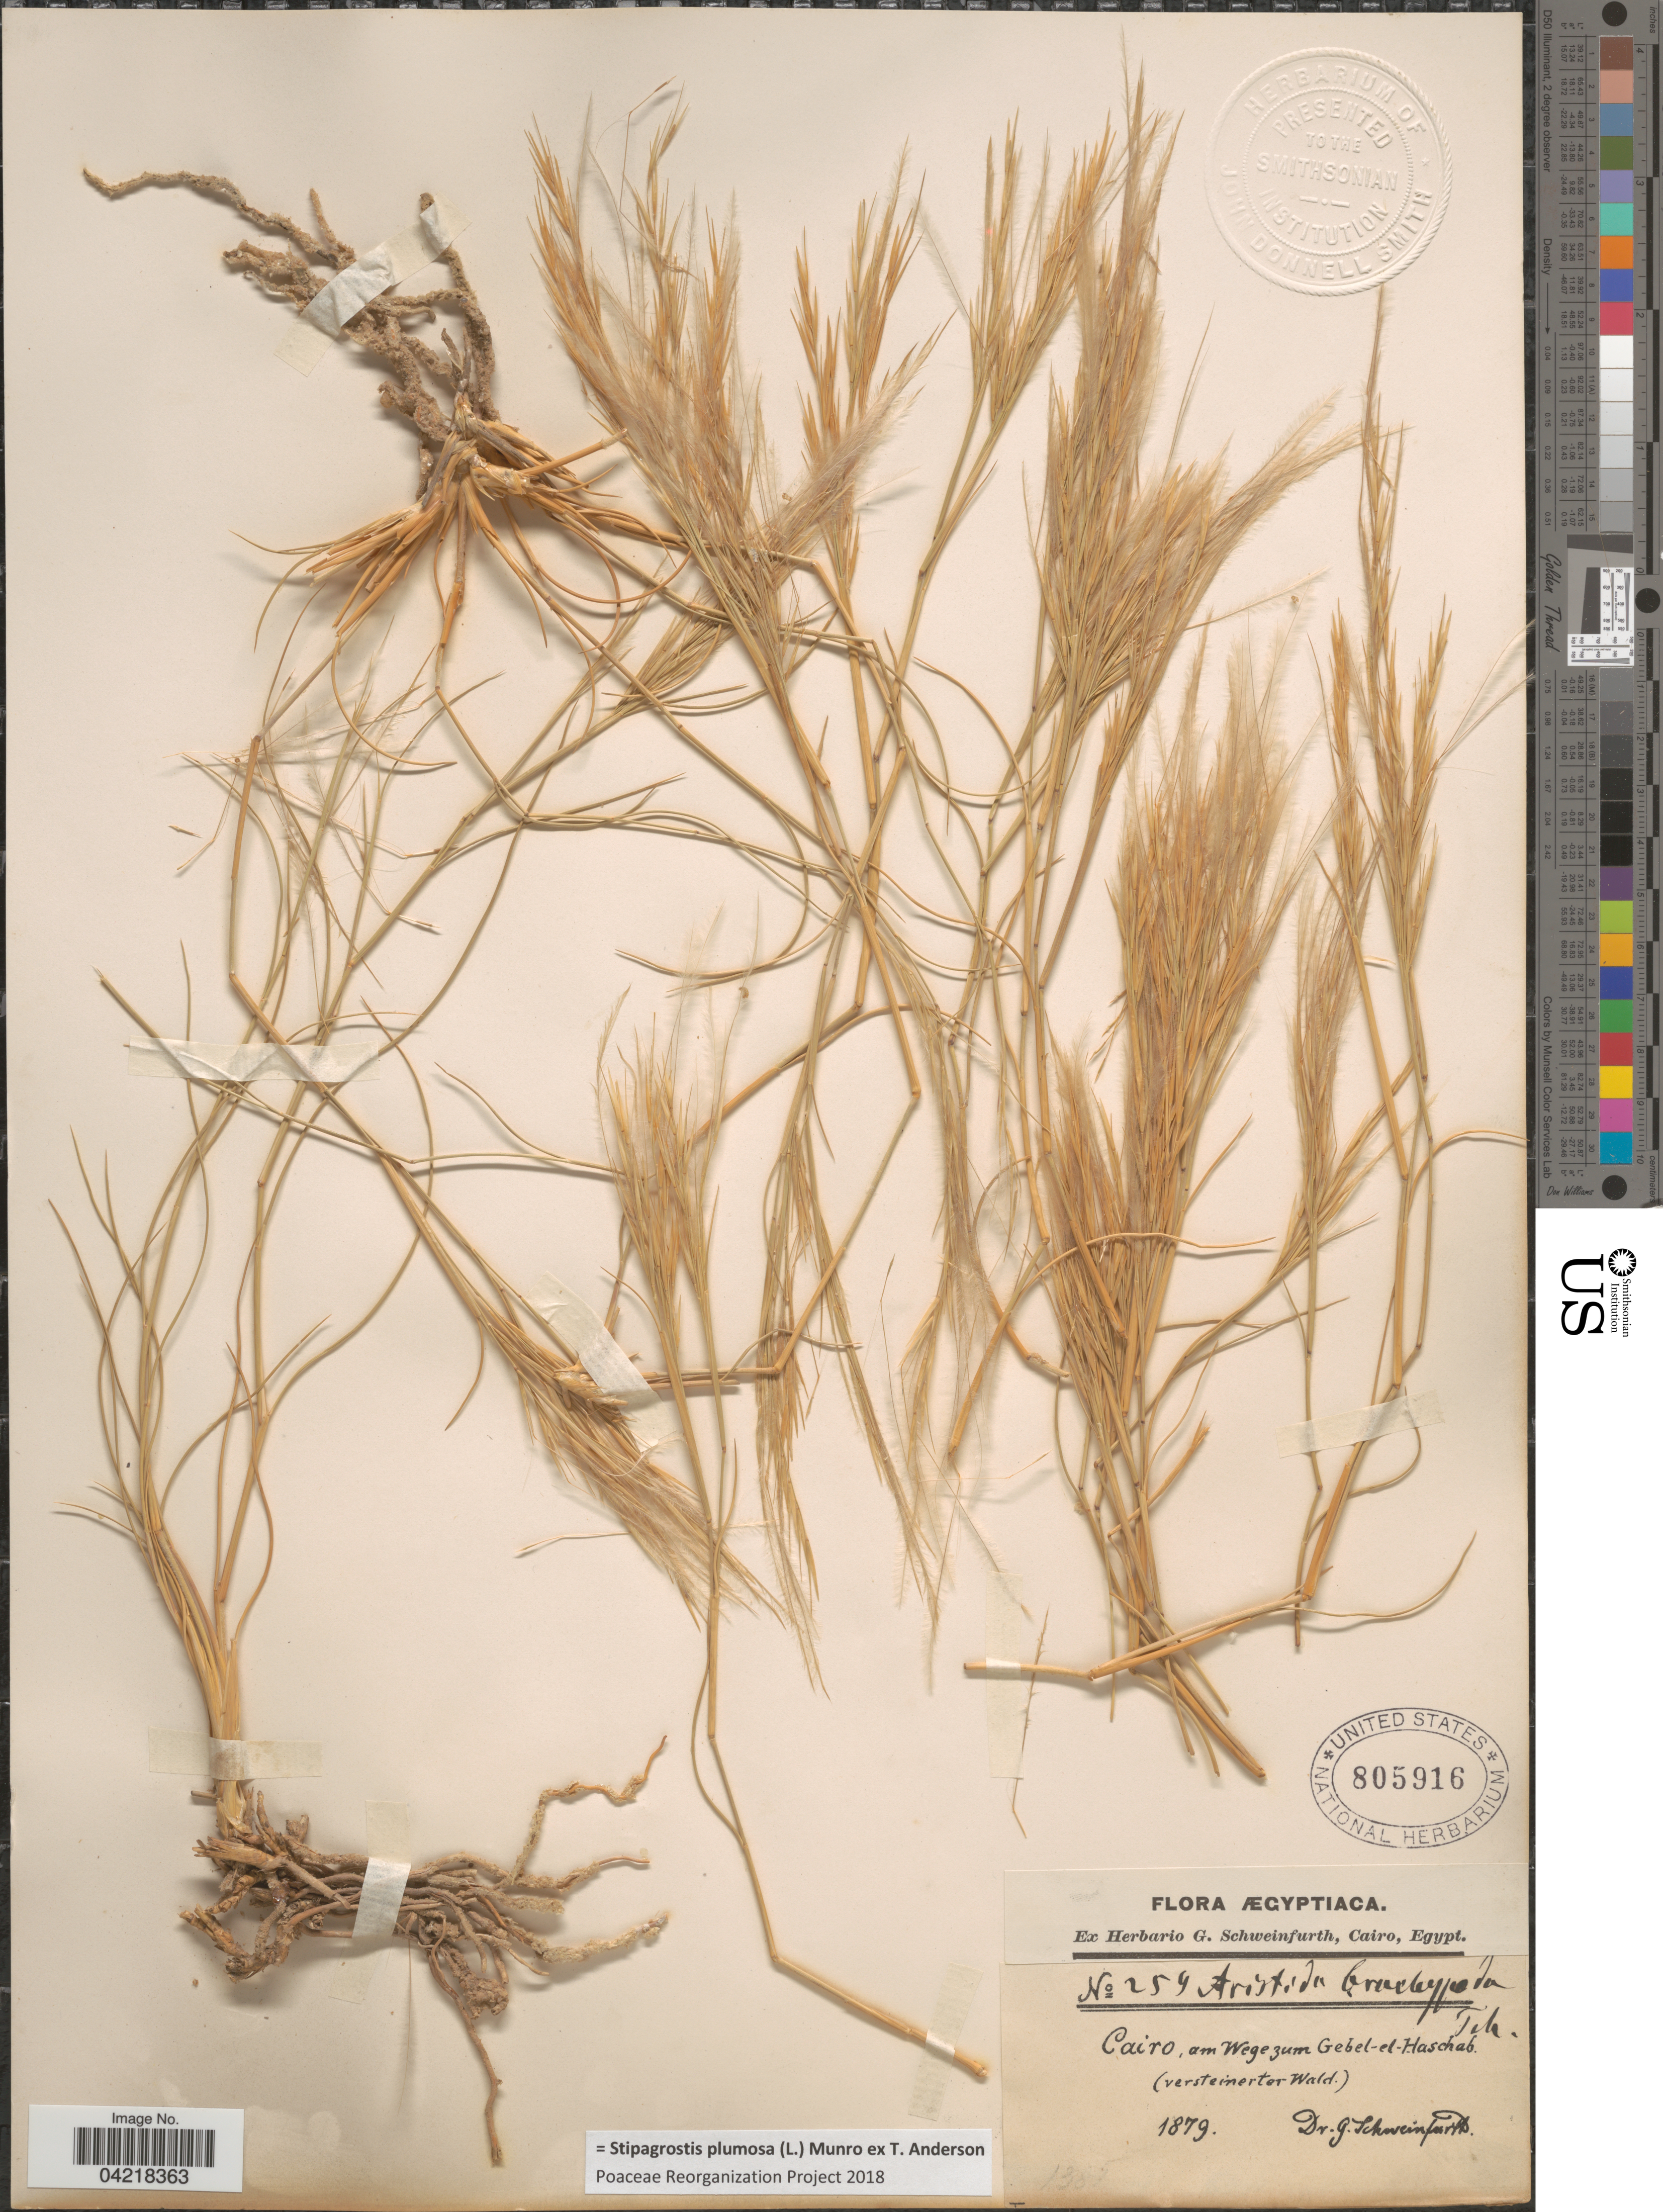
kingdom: Plantae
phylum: Tracheophyta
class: Liliopsida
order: Poales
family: Poaceae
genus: Stipagrostis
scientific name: Stipagrostis plumosa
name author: (L.) Munro ex T. Anderson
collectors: G. A. Schweinfurth (herbarium)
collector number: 259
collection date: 1879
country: Egypt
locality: Ægyptiaca. Cairo, am Wegezum Gebel-el-Haschab. (versteinerter Wald.)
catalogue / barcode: US 805916